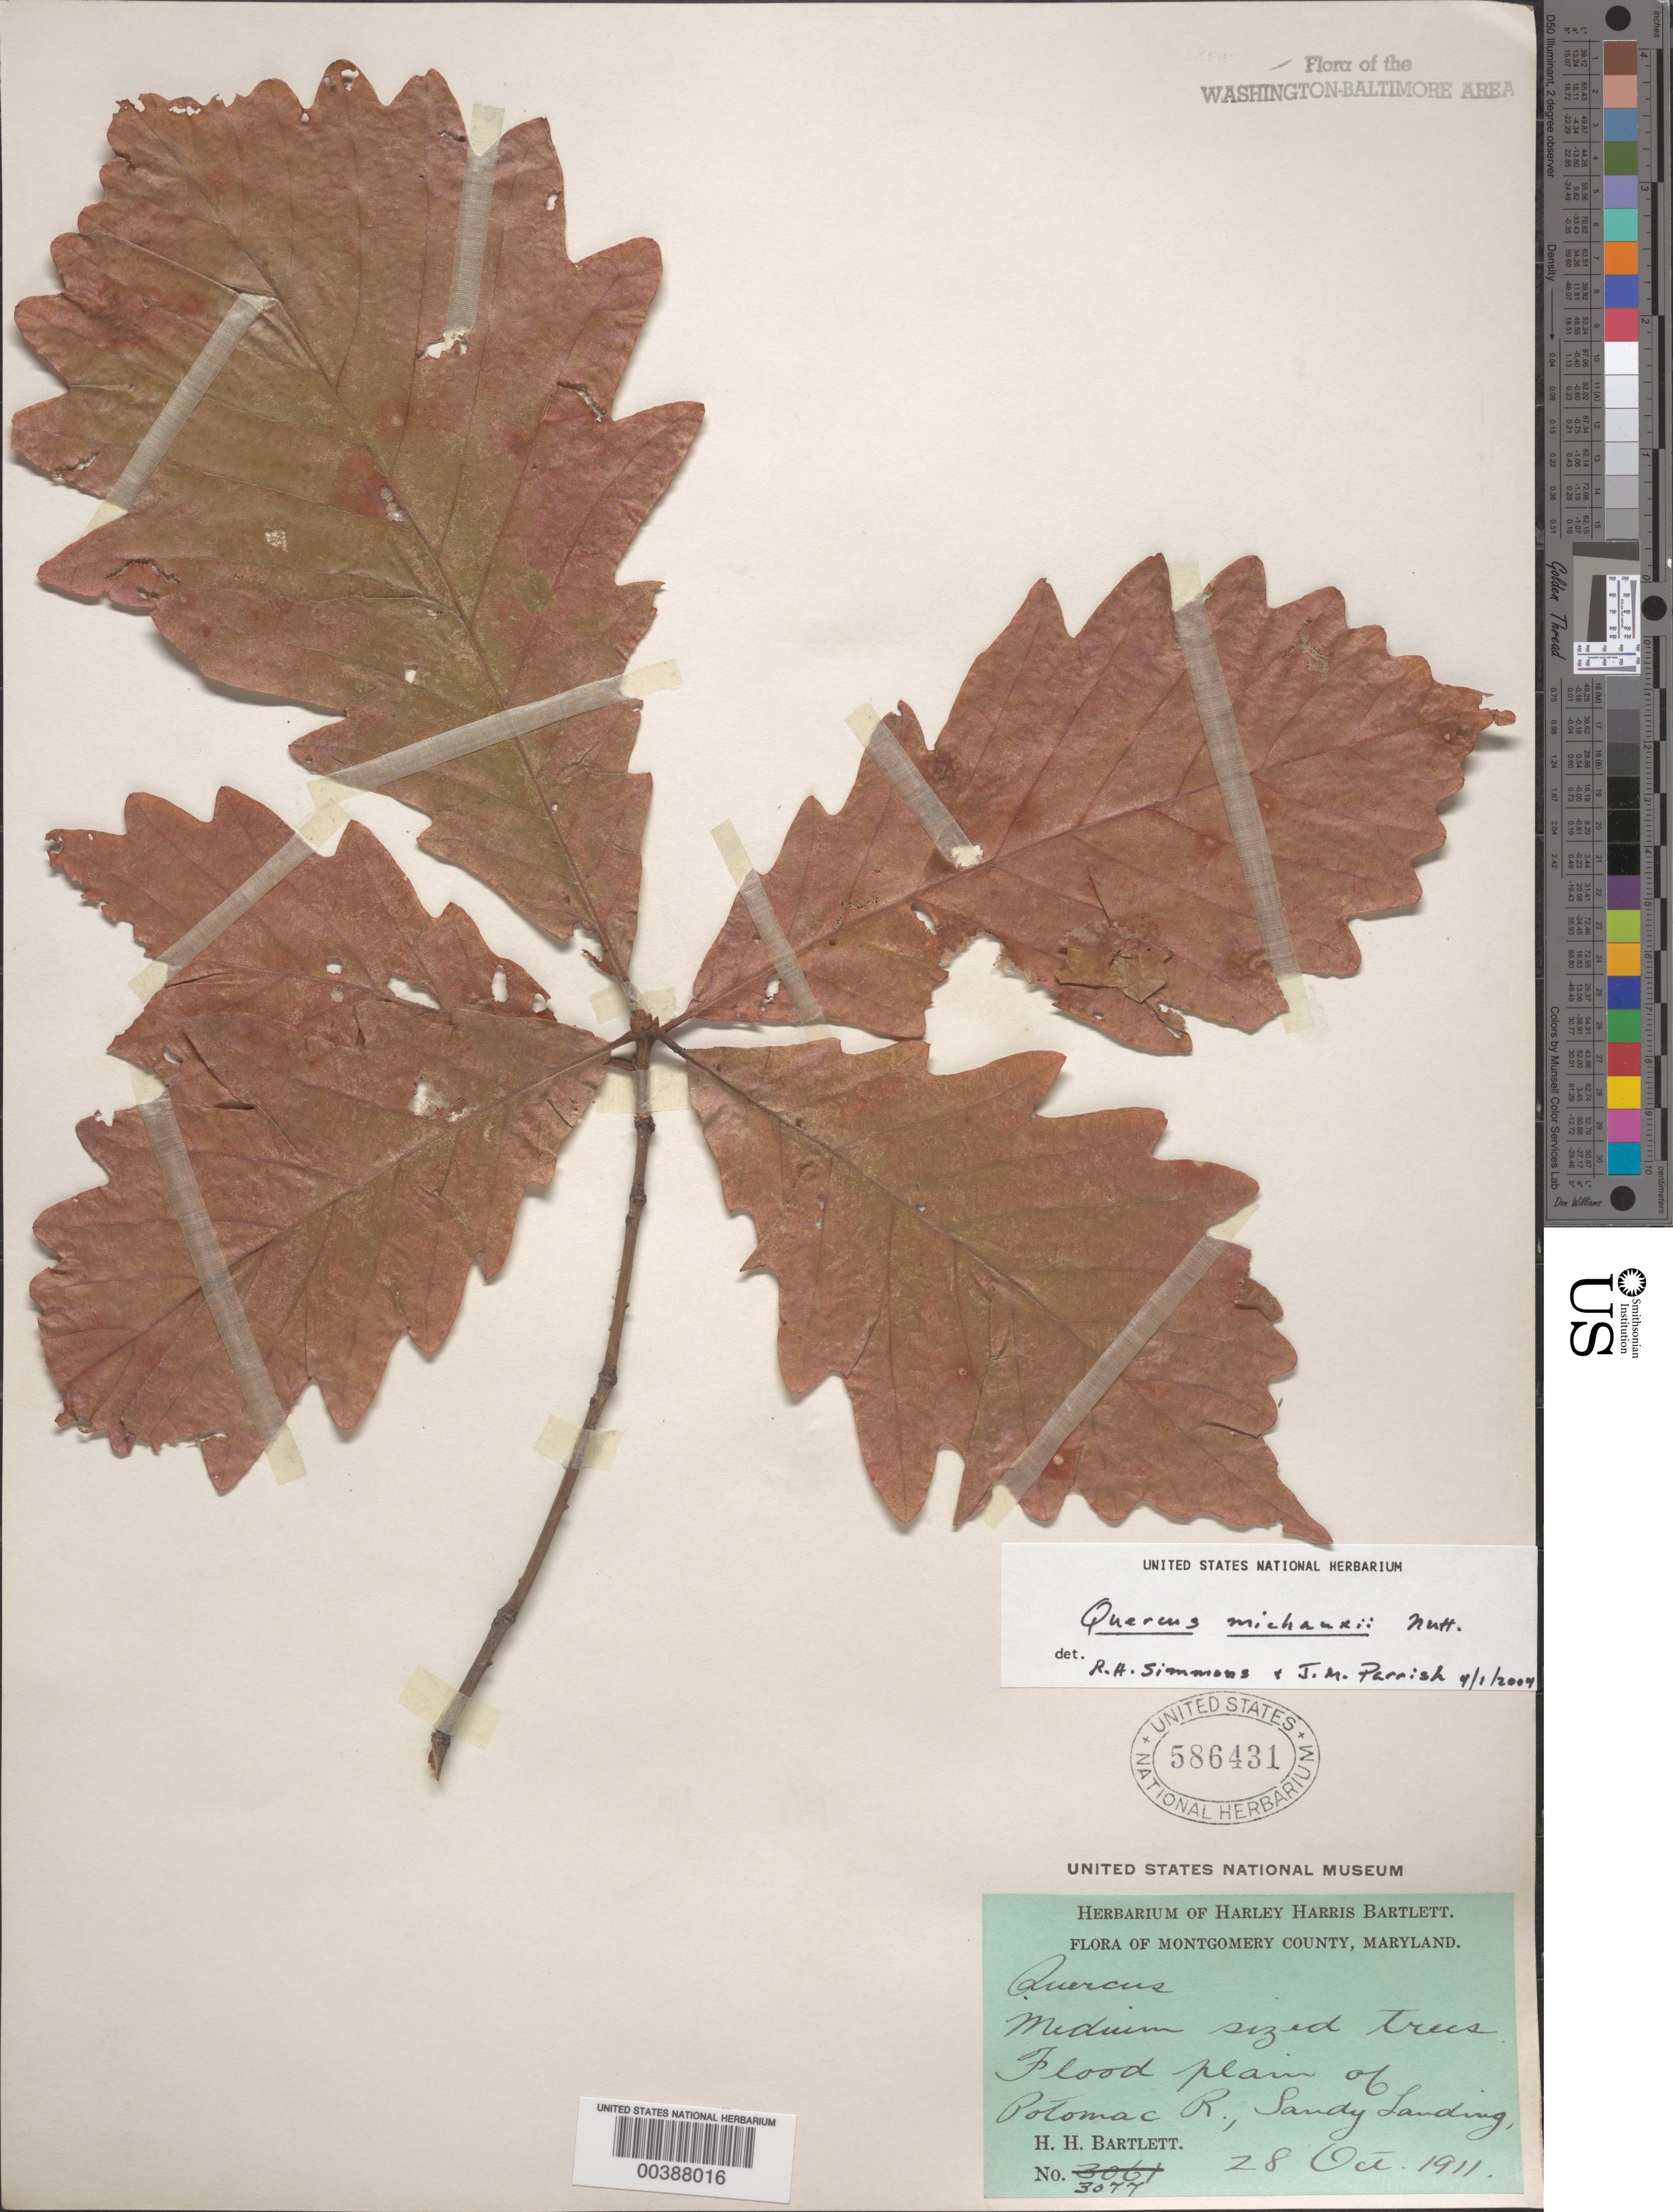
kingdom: Plantae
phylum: Tracheophyta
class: Magnoliopsida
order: Fagales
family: Fagaceae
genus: Quercus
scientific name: Quercus michauxii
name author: Nutt.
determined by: Simmons, R. H., (UNITED STATES)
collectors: H. H. Bartlett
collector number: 3077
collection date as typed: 28 Oct 1911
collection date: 1911-10-28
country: United States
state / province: Maryland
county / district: Montgomery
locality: Floodplain of Potomac River, Sandy Landing C. & O. Canal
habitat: Flood plain.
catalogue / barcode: US 586431